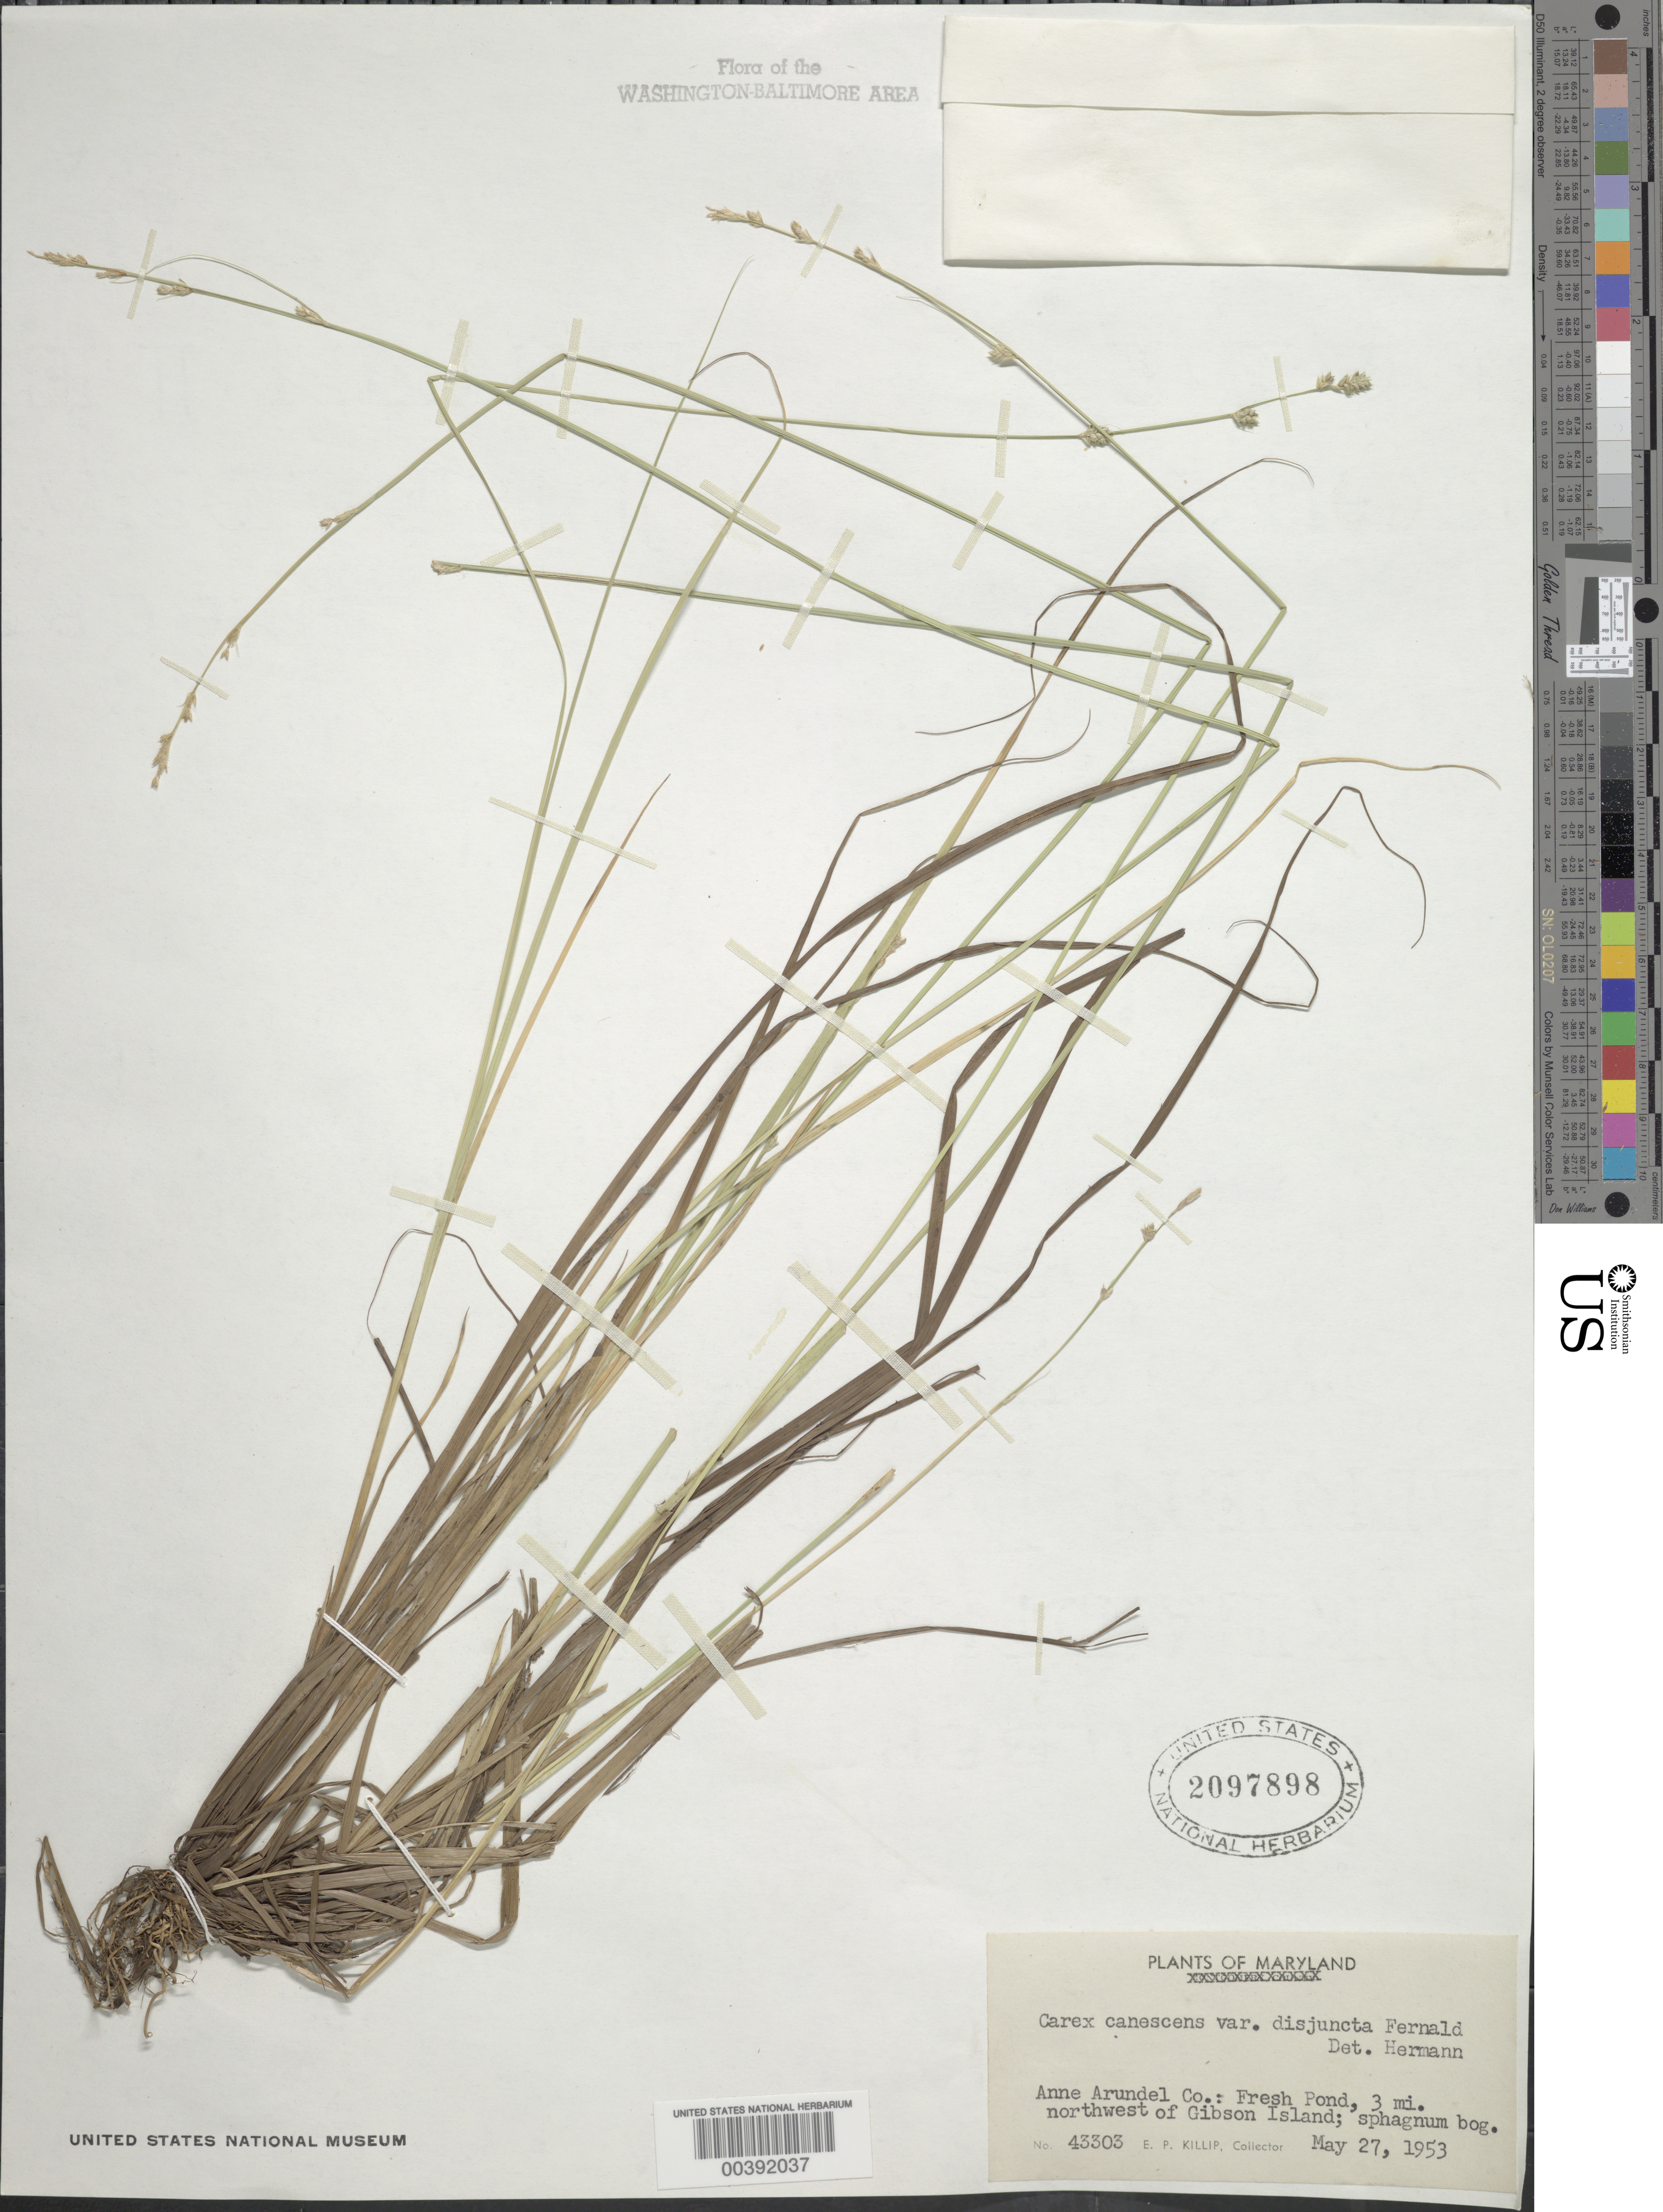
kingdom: Plantae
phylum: Tracheophyta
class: Liliopsida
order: Poales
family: Cyperaceae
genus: Carex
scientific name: Carex canescens var. disjuncta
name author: Fernald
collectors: E. P. Killip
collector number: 43303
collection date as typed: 27 May 1953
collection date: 1953-05-27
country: United States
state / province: Maryland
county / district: Anne Arundel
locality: Fresh Pond, northwest of Gibson Island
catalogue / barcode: US 2097898